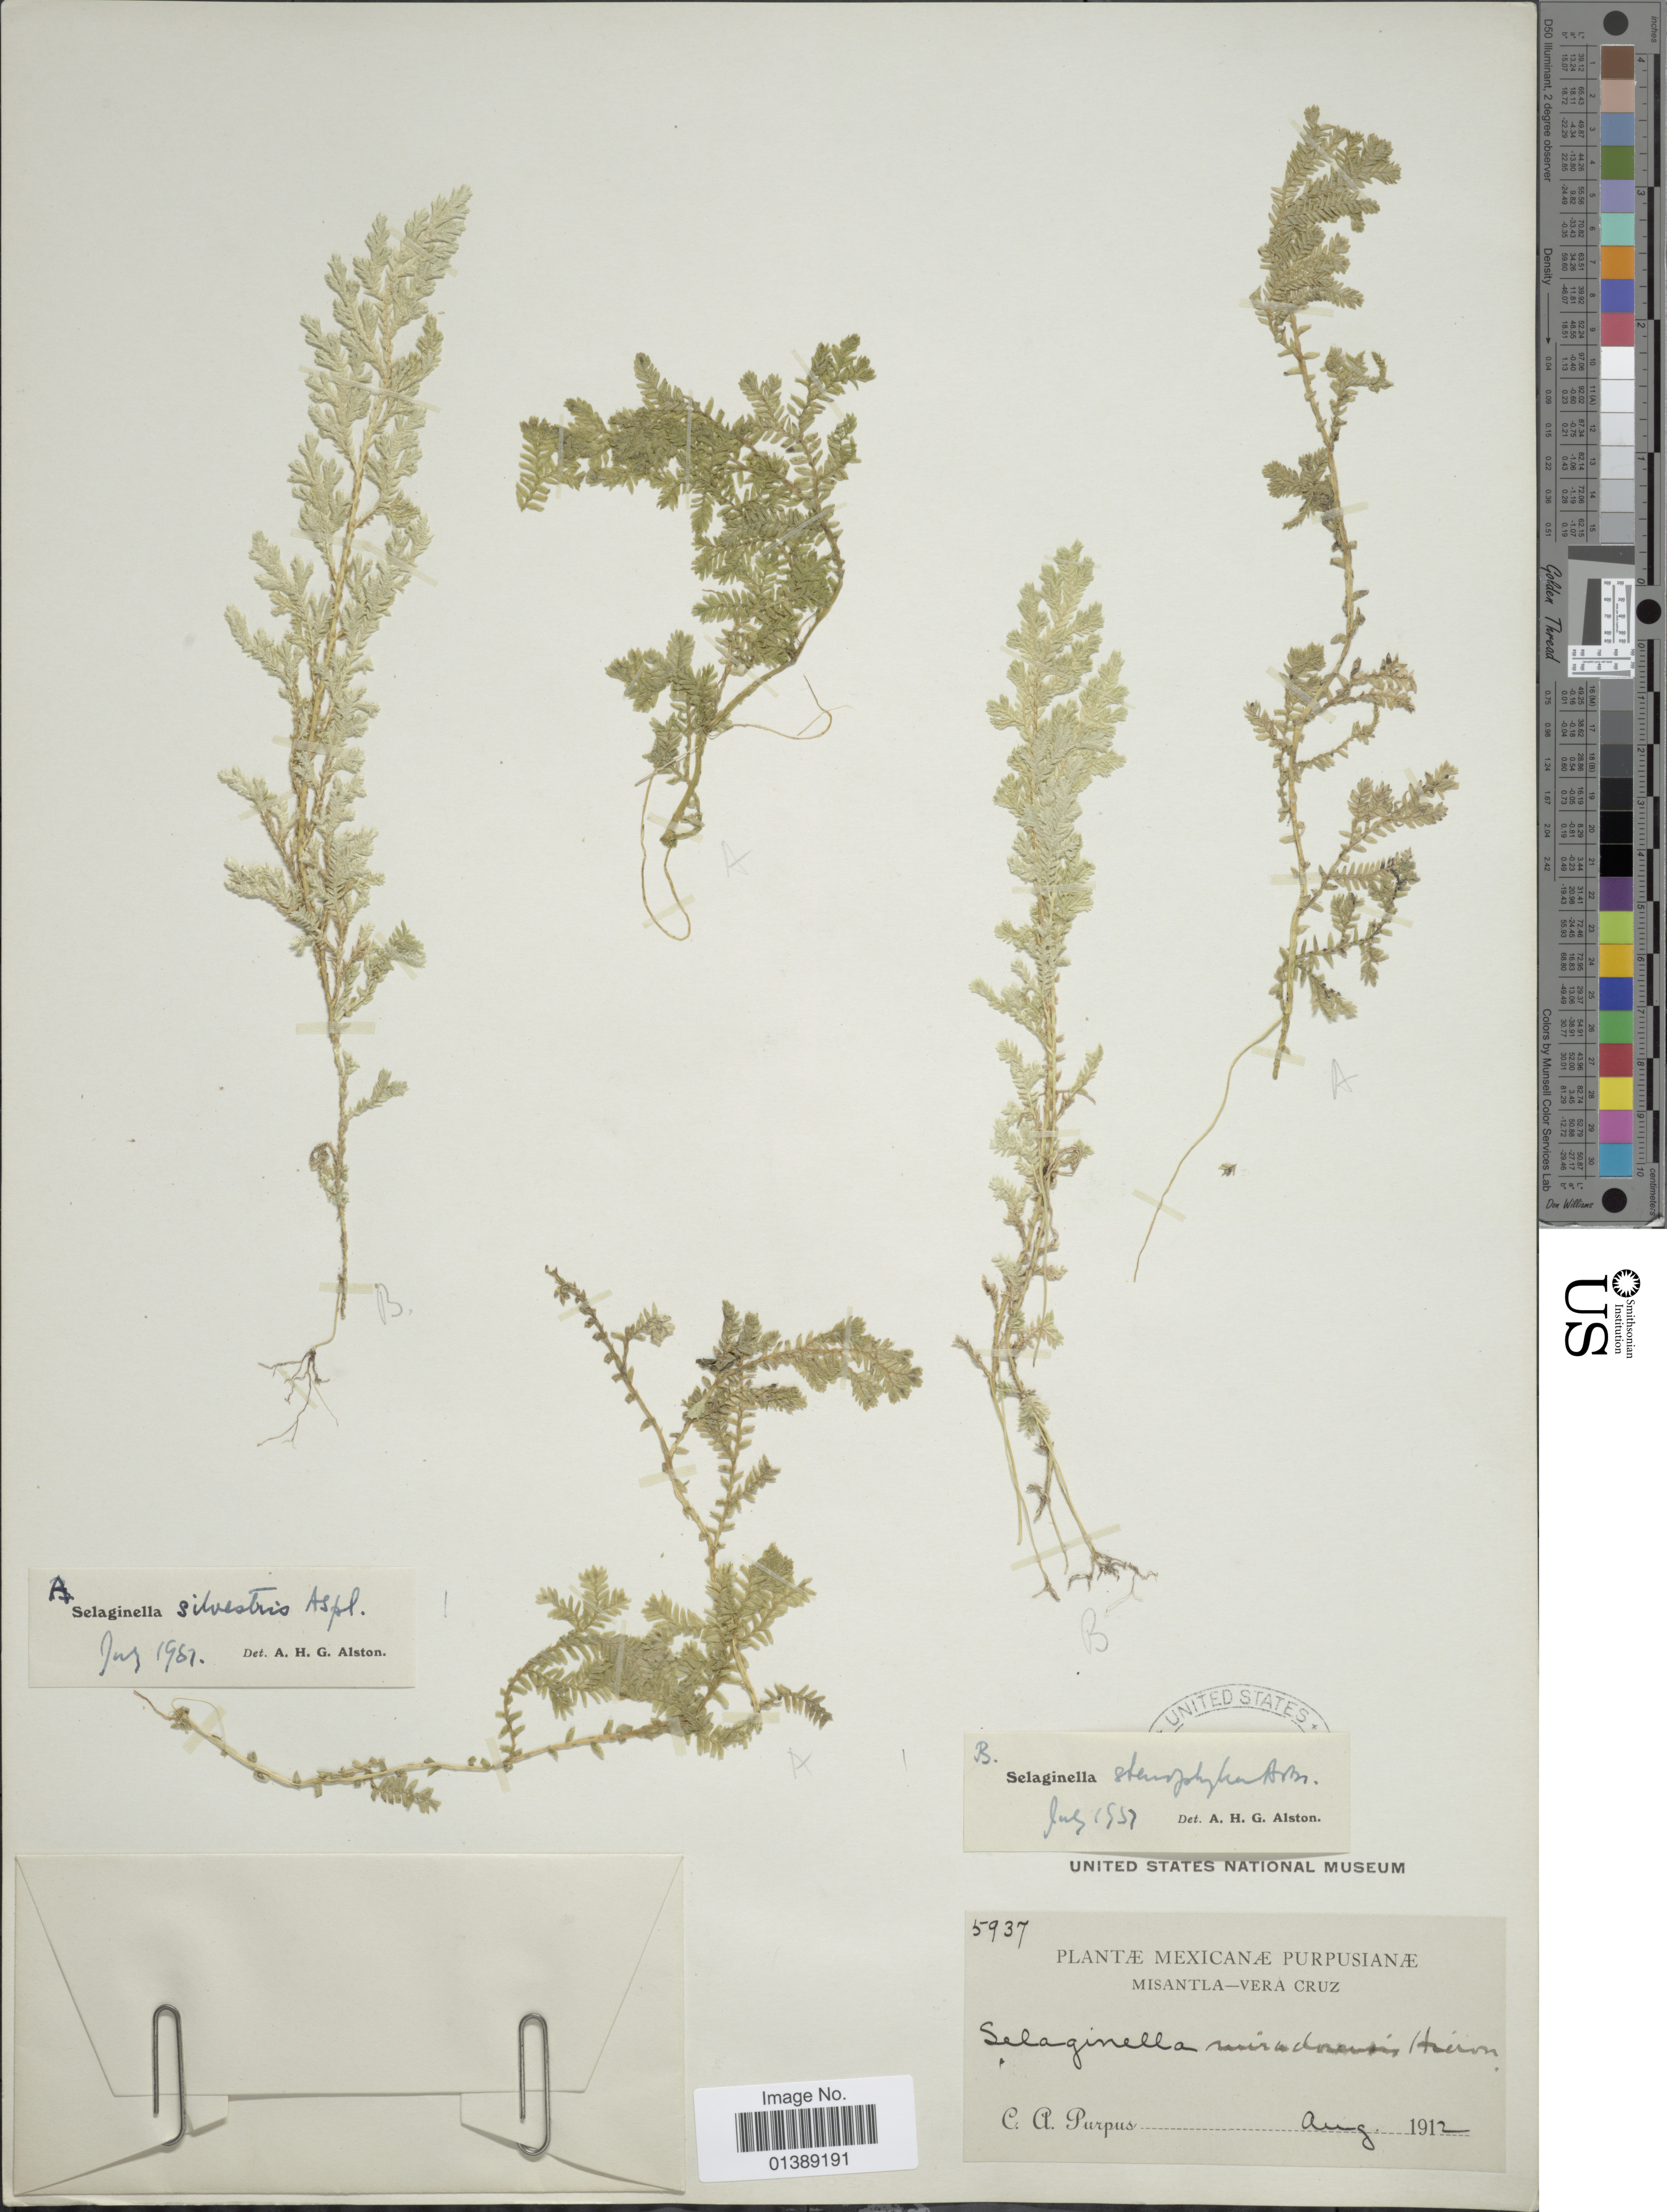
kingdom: Plantae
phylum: Tracheophyta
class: Lycopodiopsida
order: Selaginellales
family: Selaginellaceae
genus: Selaginella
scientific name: Selaginella stenophylla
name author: A. Braun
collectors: C. A. Purpus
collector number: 5937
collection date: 1912-08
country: Mexico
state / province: Veracruz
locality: Misantla-Vera Cruz